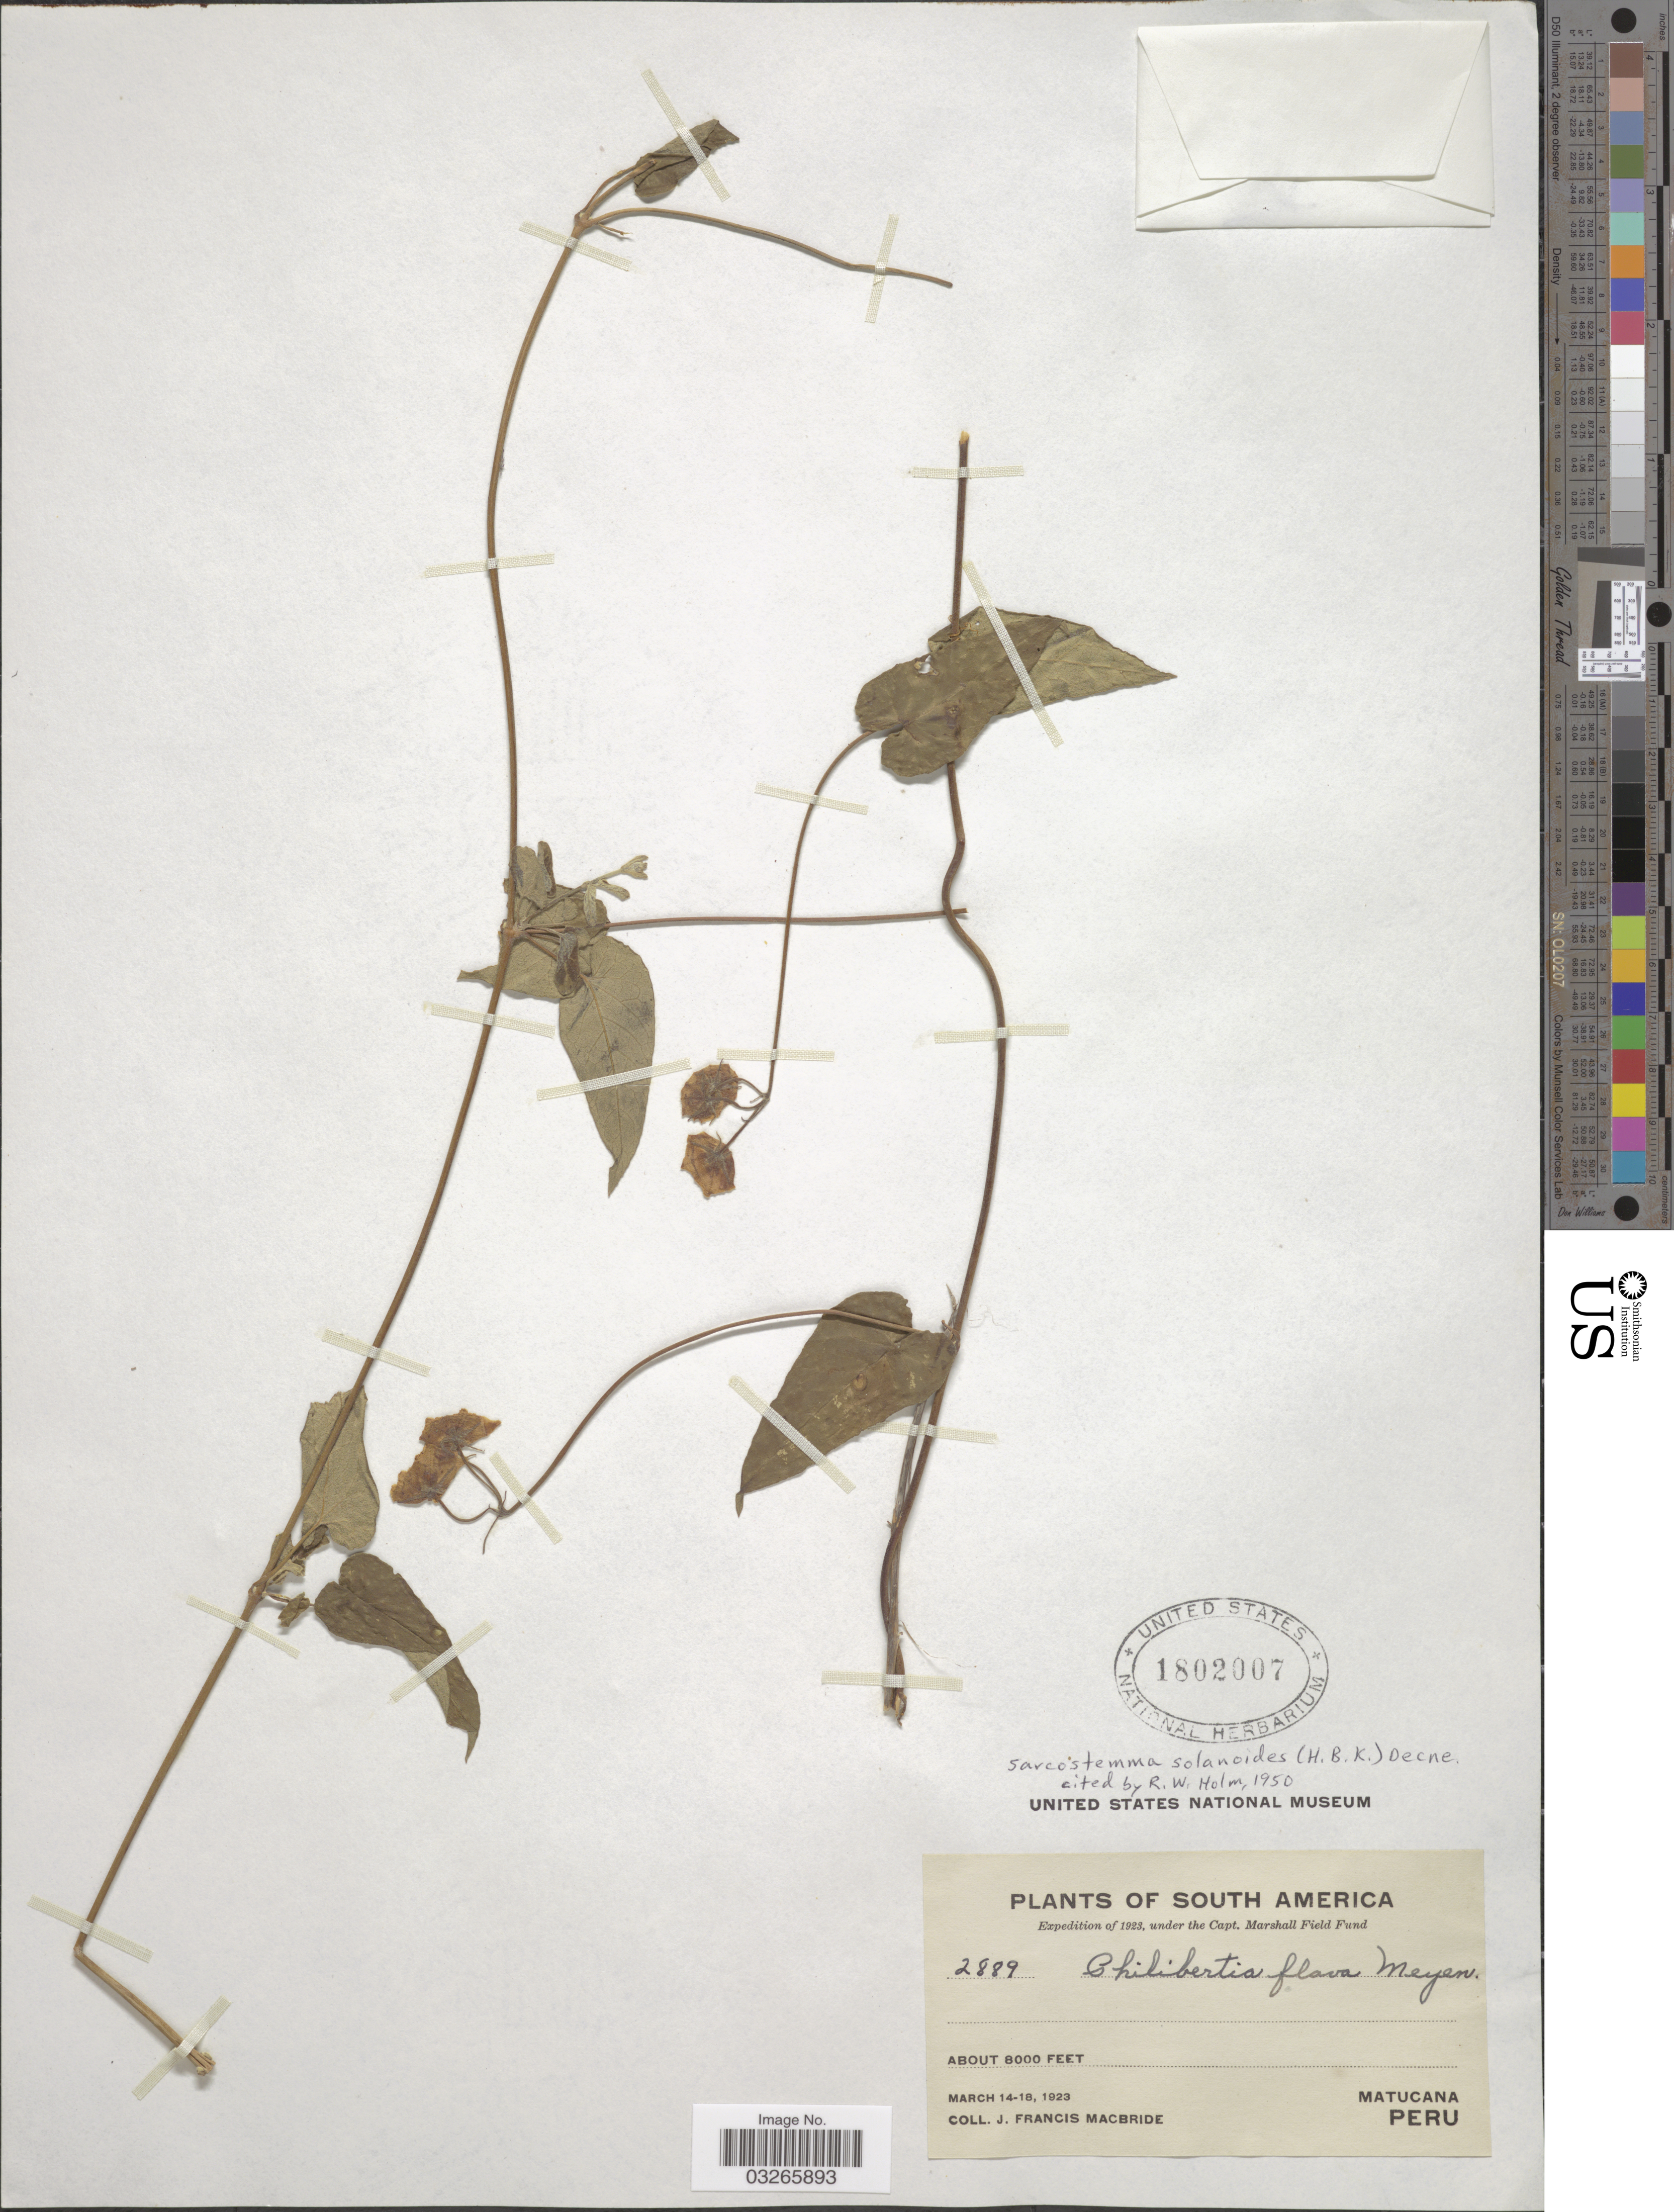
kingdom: Plantae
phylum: Tracheophyta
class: Magnoliopsida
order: Gentianales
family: Apocynaceae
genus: Sarcostemma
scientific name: Sarcostemma solanoides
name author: (Kunth) Decne.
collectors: J. F. Macbride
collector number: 2889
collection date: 1923-03-14/1923-03-18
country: Peru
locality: Matucana.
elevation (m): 2438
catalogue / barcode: US 1802007